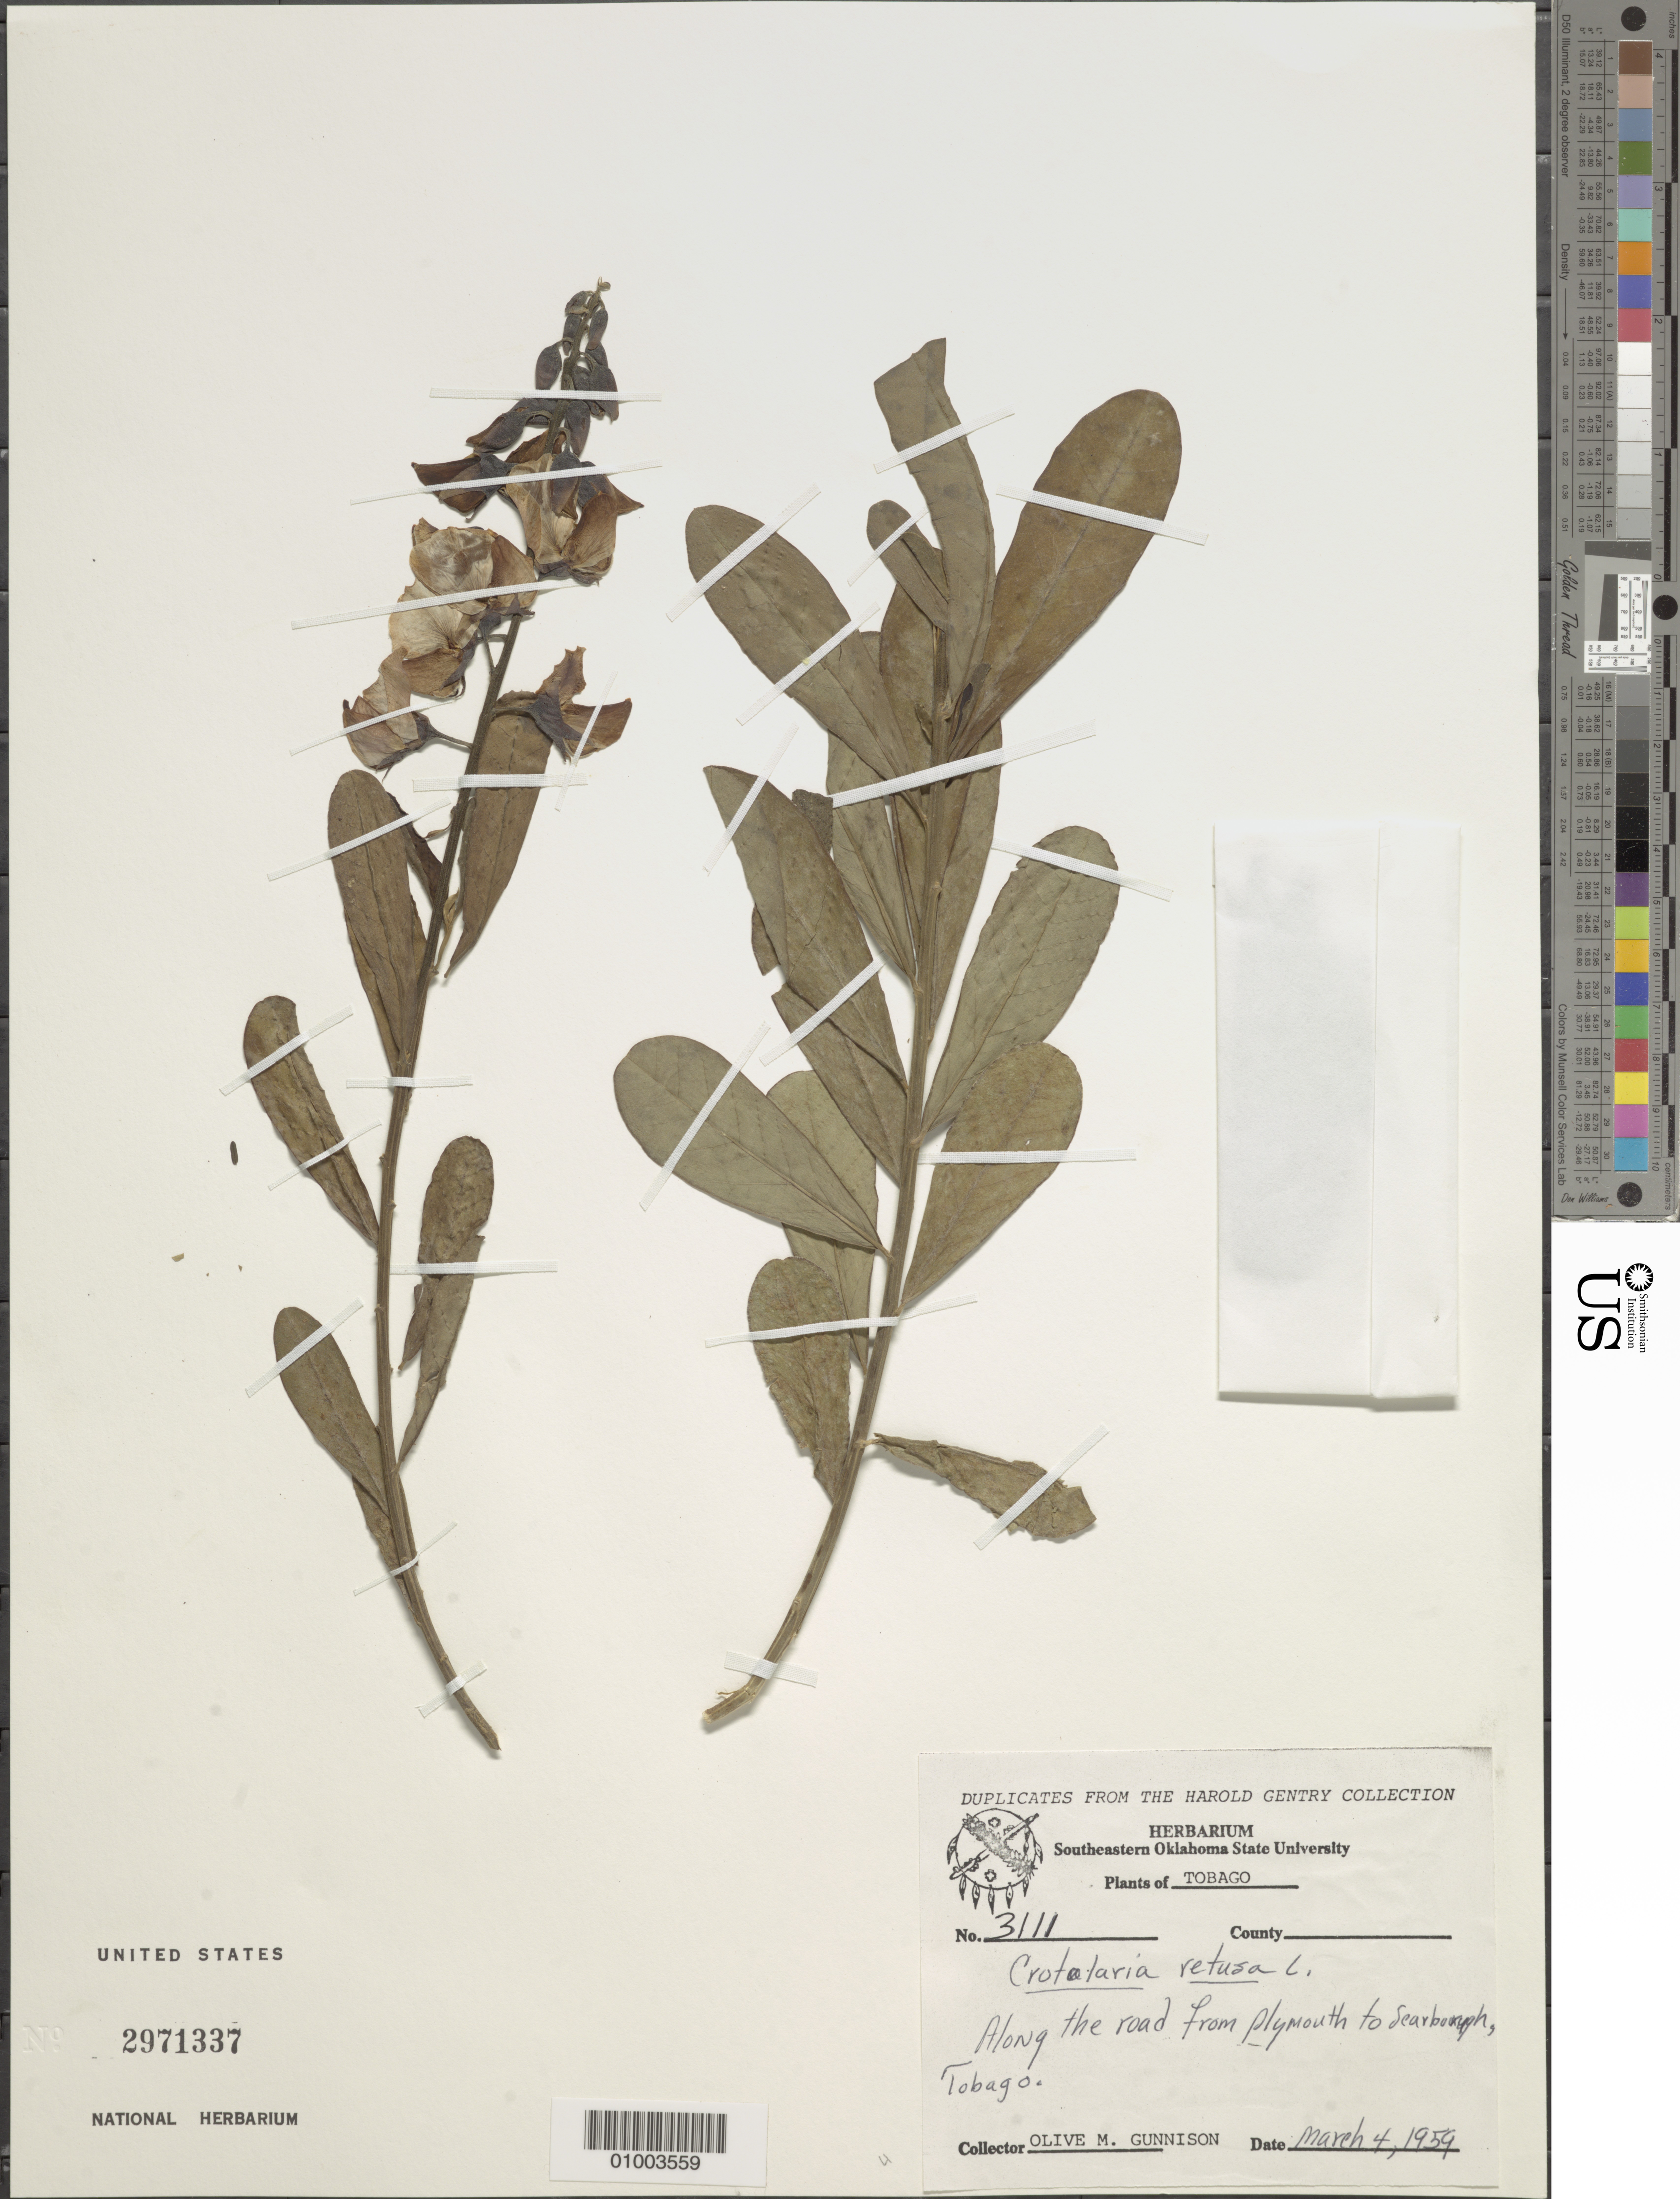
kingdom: Plantae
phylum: Tracheophyta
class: Magnoliopsida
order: Fabales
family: Fabaceae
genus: Crotalaria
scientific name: Crotalaria retusa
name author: L.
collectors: Gunnison, O. M.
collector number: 3111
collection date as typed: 04 Mar 1959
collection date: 1959-03-04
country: Trinidad and Tobago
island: Tobago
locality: Along the road from plymouth to scarborough, Tobago.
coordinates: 0 N, 0 E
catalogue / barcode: US 2971337